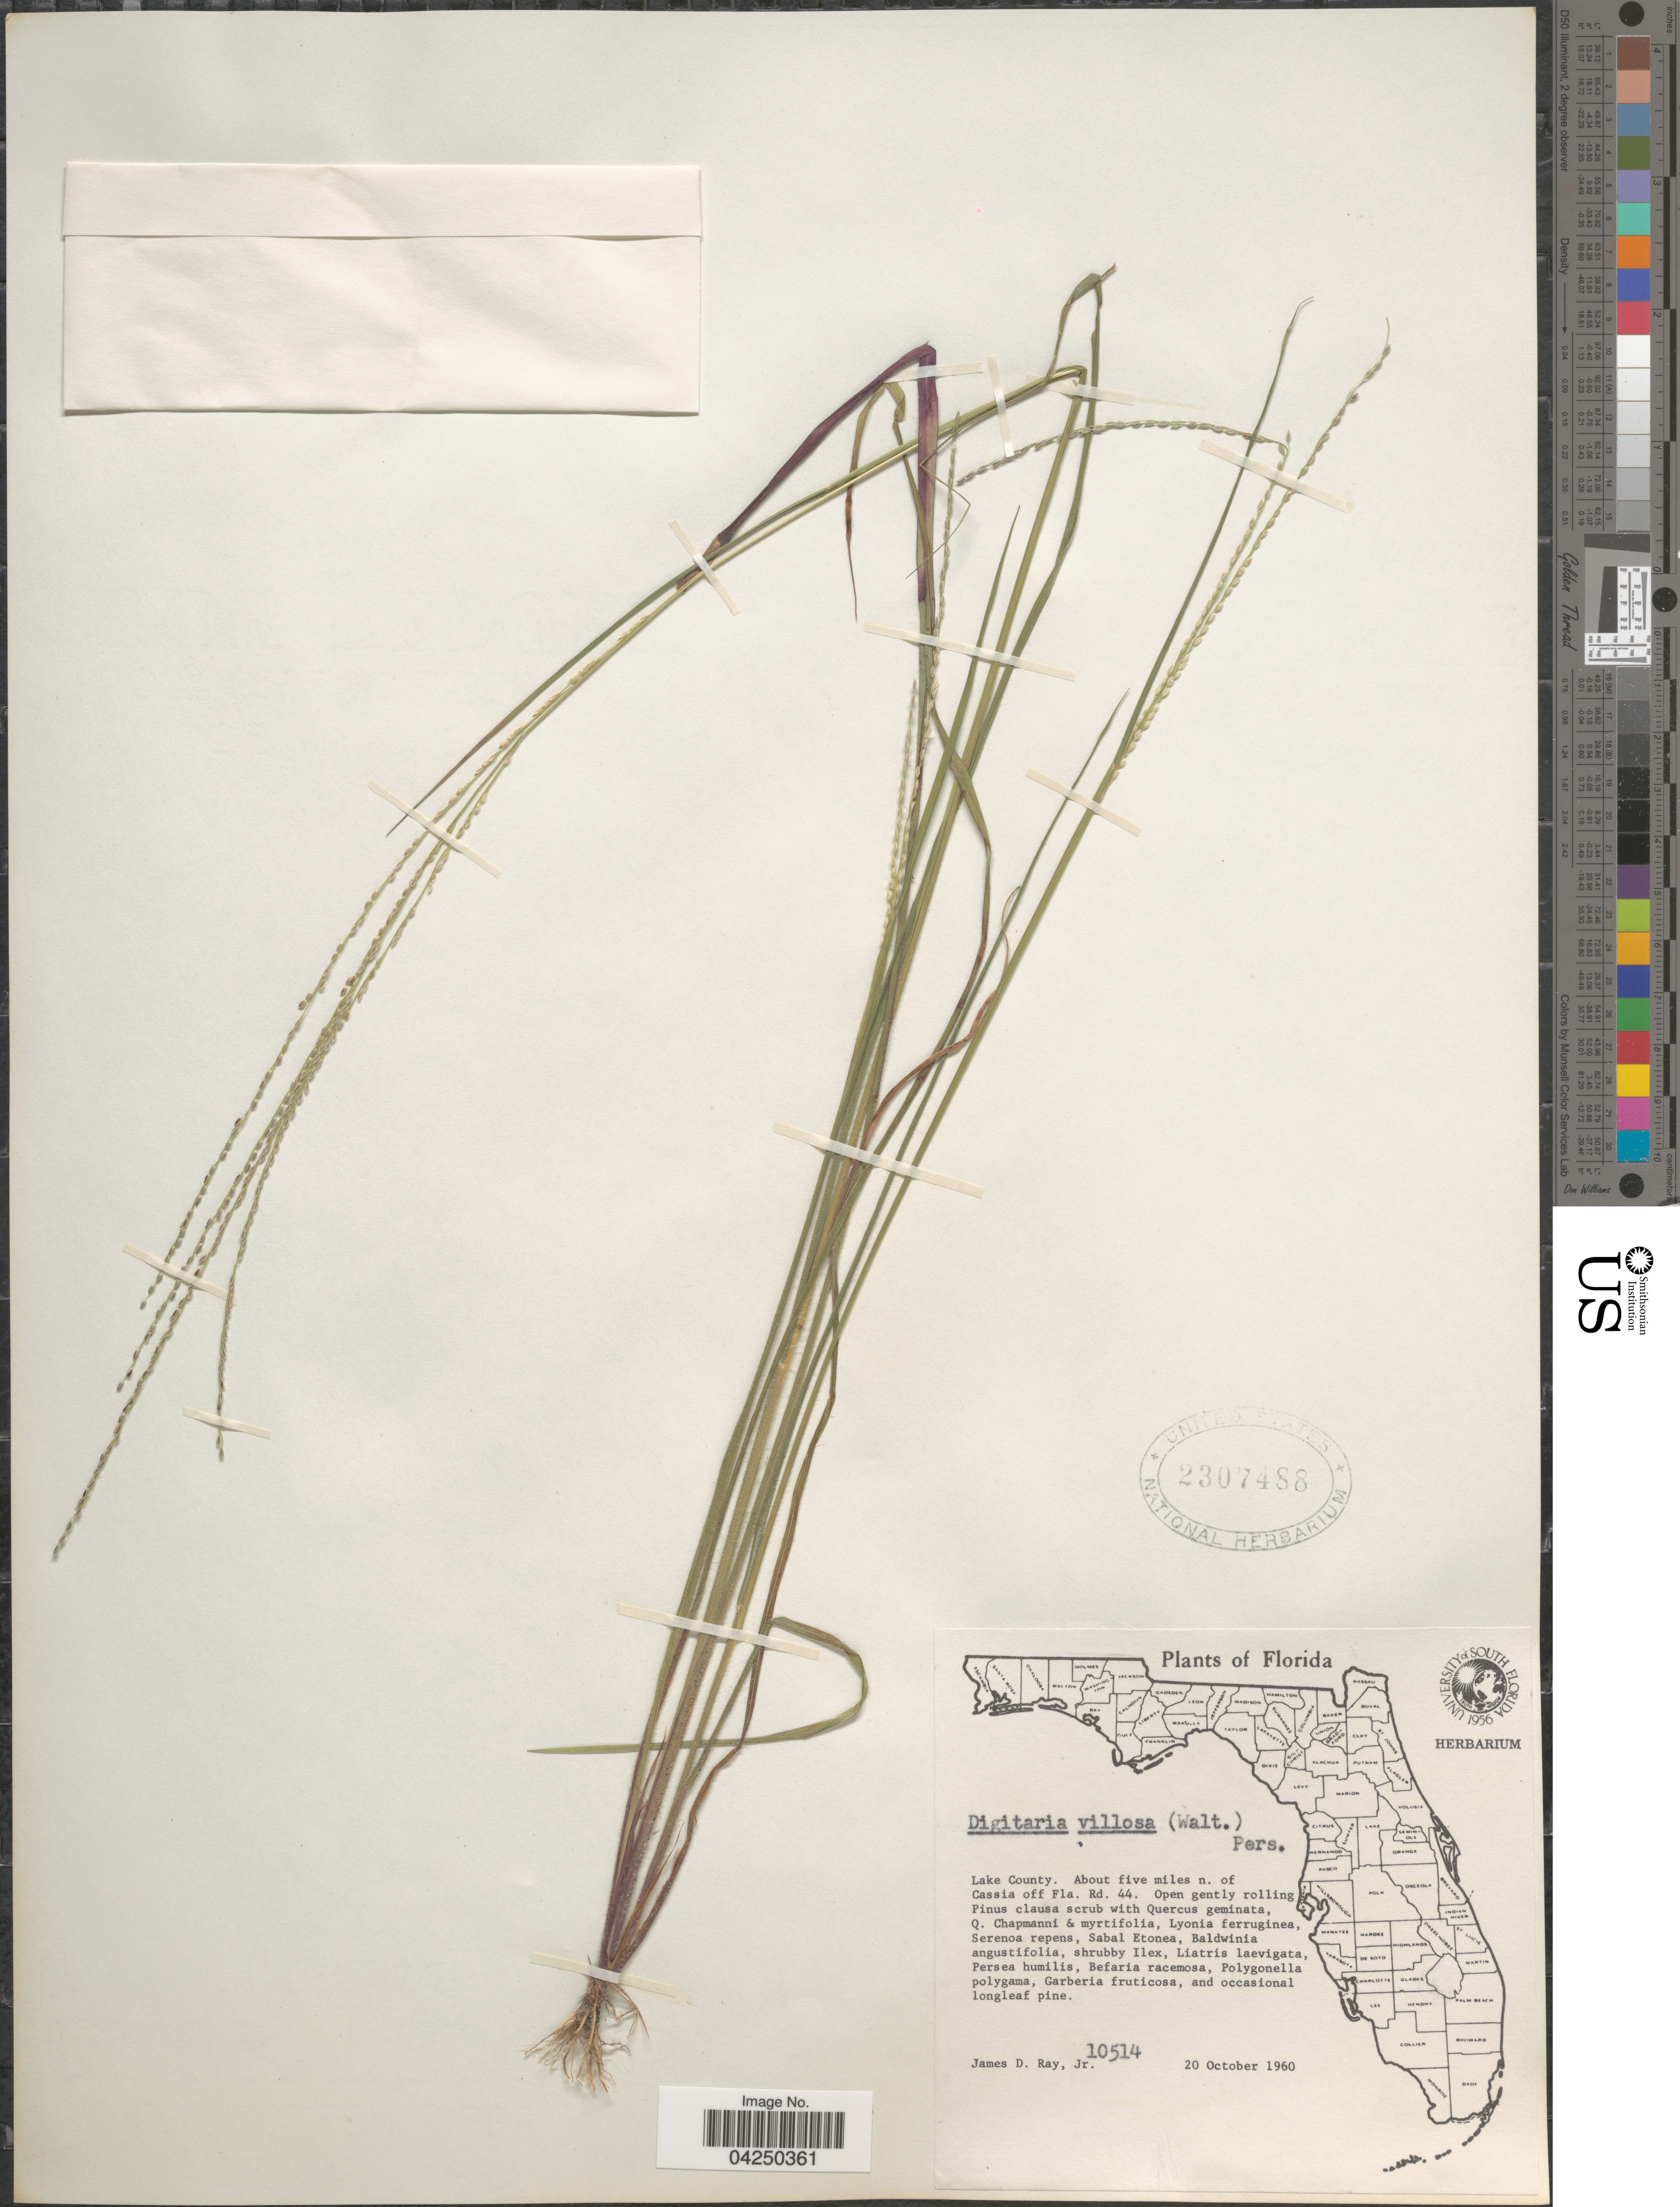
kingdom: Plantae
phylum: Tracheophyta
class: Liliopsida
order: Poales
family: Poaceae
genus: Digitaria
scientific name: Digitaria villosa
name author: (Walter) Pers.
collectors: J. Ray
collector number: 10514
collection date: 1960-10-20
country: United States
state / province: Florida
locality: Lake County. About five miles n. of Cassia off Fla. Rd. 44.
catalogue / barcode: US 2307488